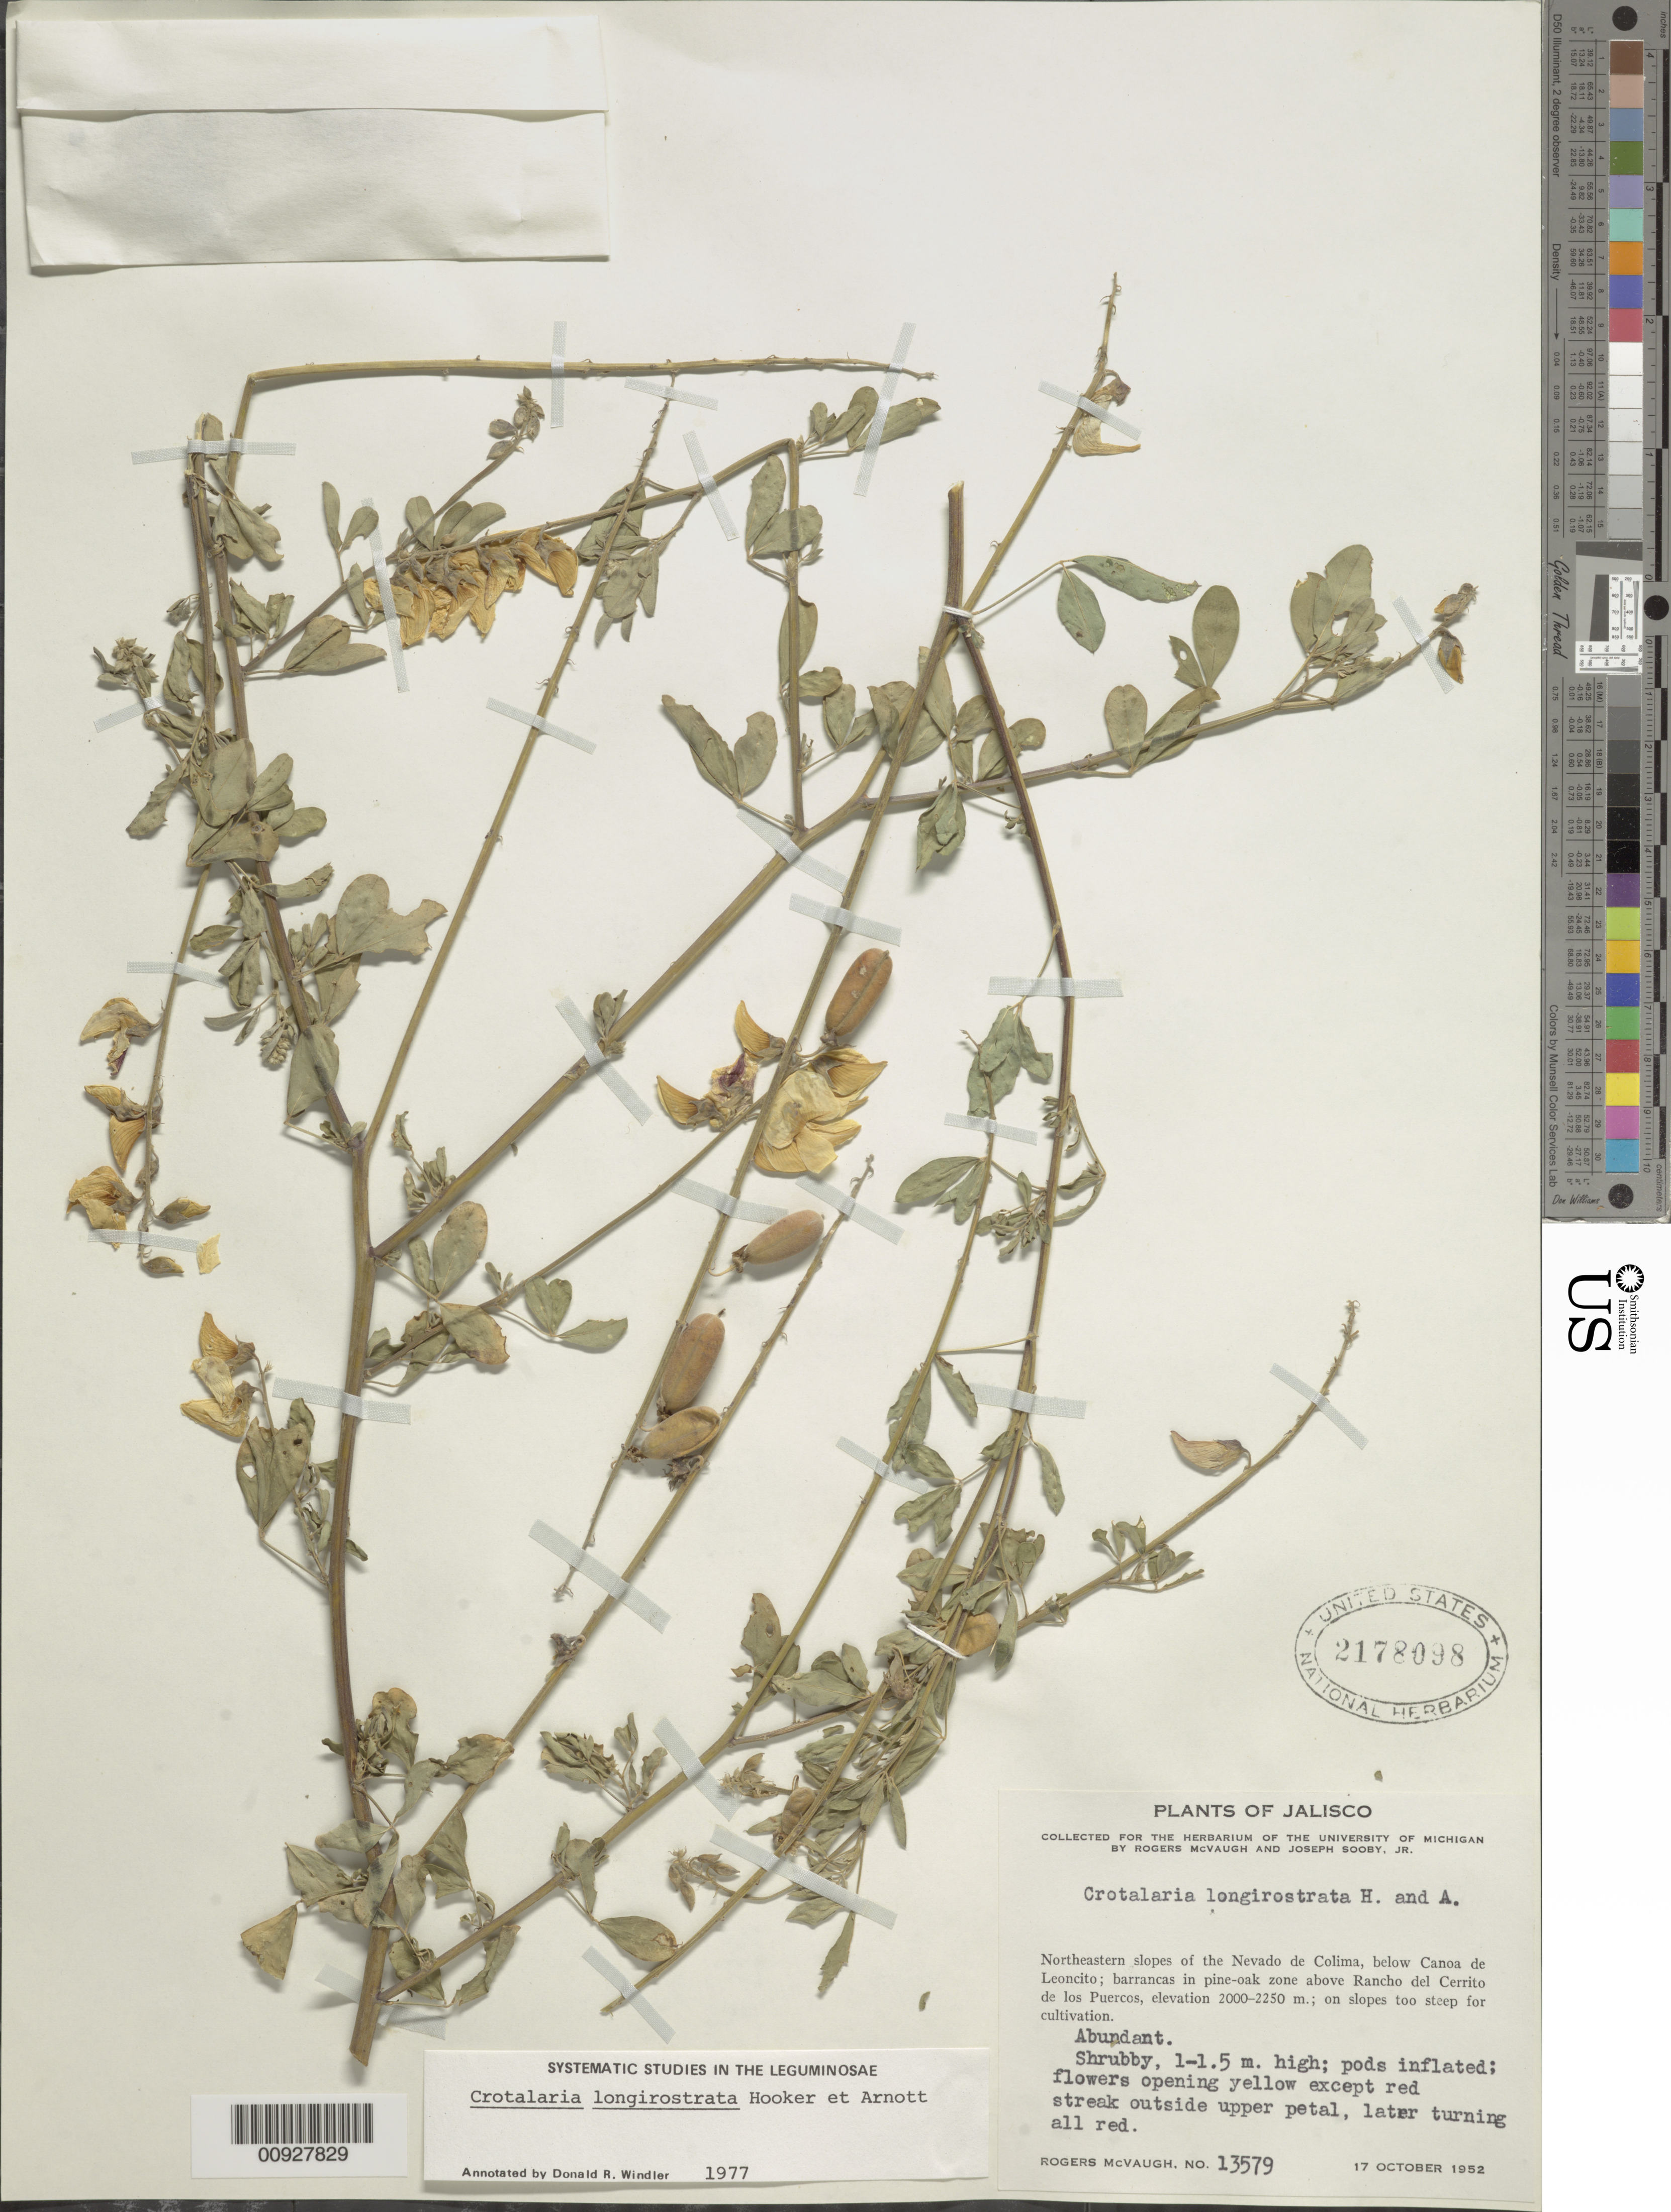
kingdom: Plantae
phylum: Tracheophyta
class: Magnoliopsida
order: Fabales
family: Fabaceae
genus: Crotalaria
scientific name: Crotalaria longirostrata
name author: Hook. & Arn.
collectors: R. McVaugh & J. Sooby Jr.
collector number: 13579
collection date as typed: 17 Oct 1952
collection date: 1952-10-17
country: Mexico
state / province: Jalisco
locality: Northeastern slopes of the Nevado de Colima, below Canoa de Leoncito; barrancas in pine-oak zone above Rancho del Cerrito de los Puercos.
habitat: On slopes too step for cultivation.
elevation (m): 2250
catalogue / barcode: US 2178098